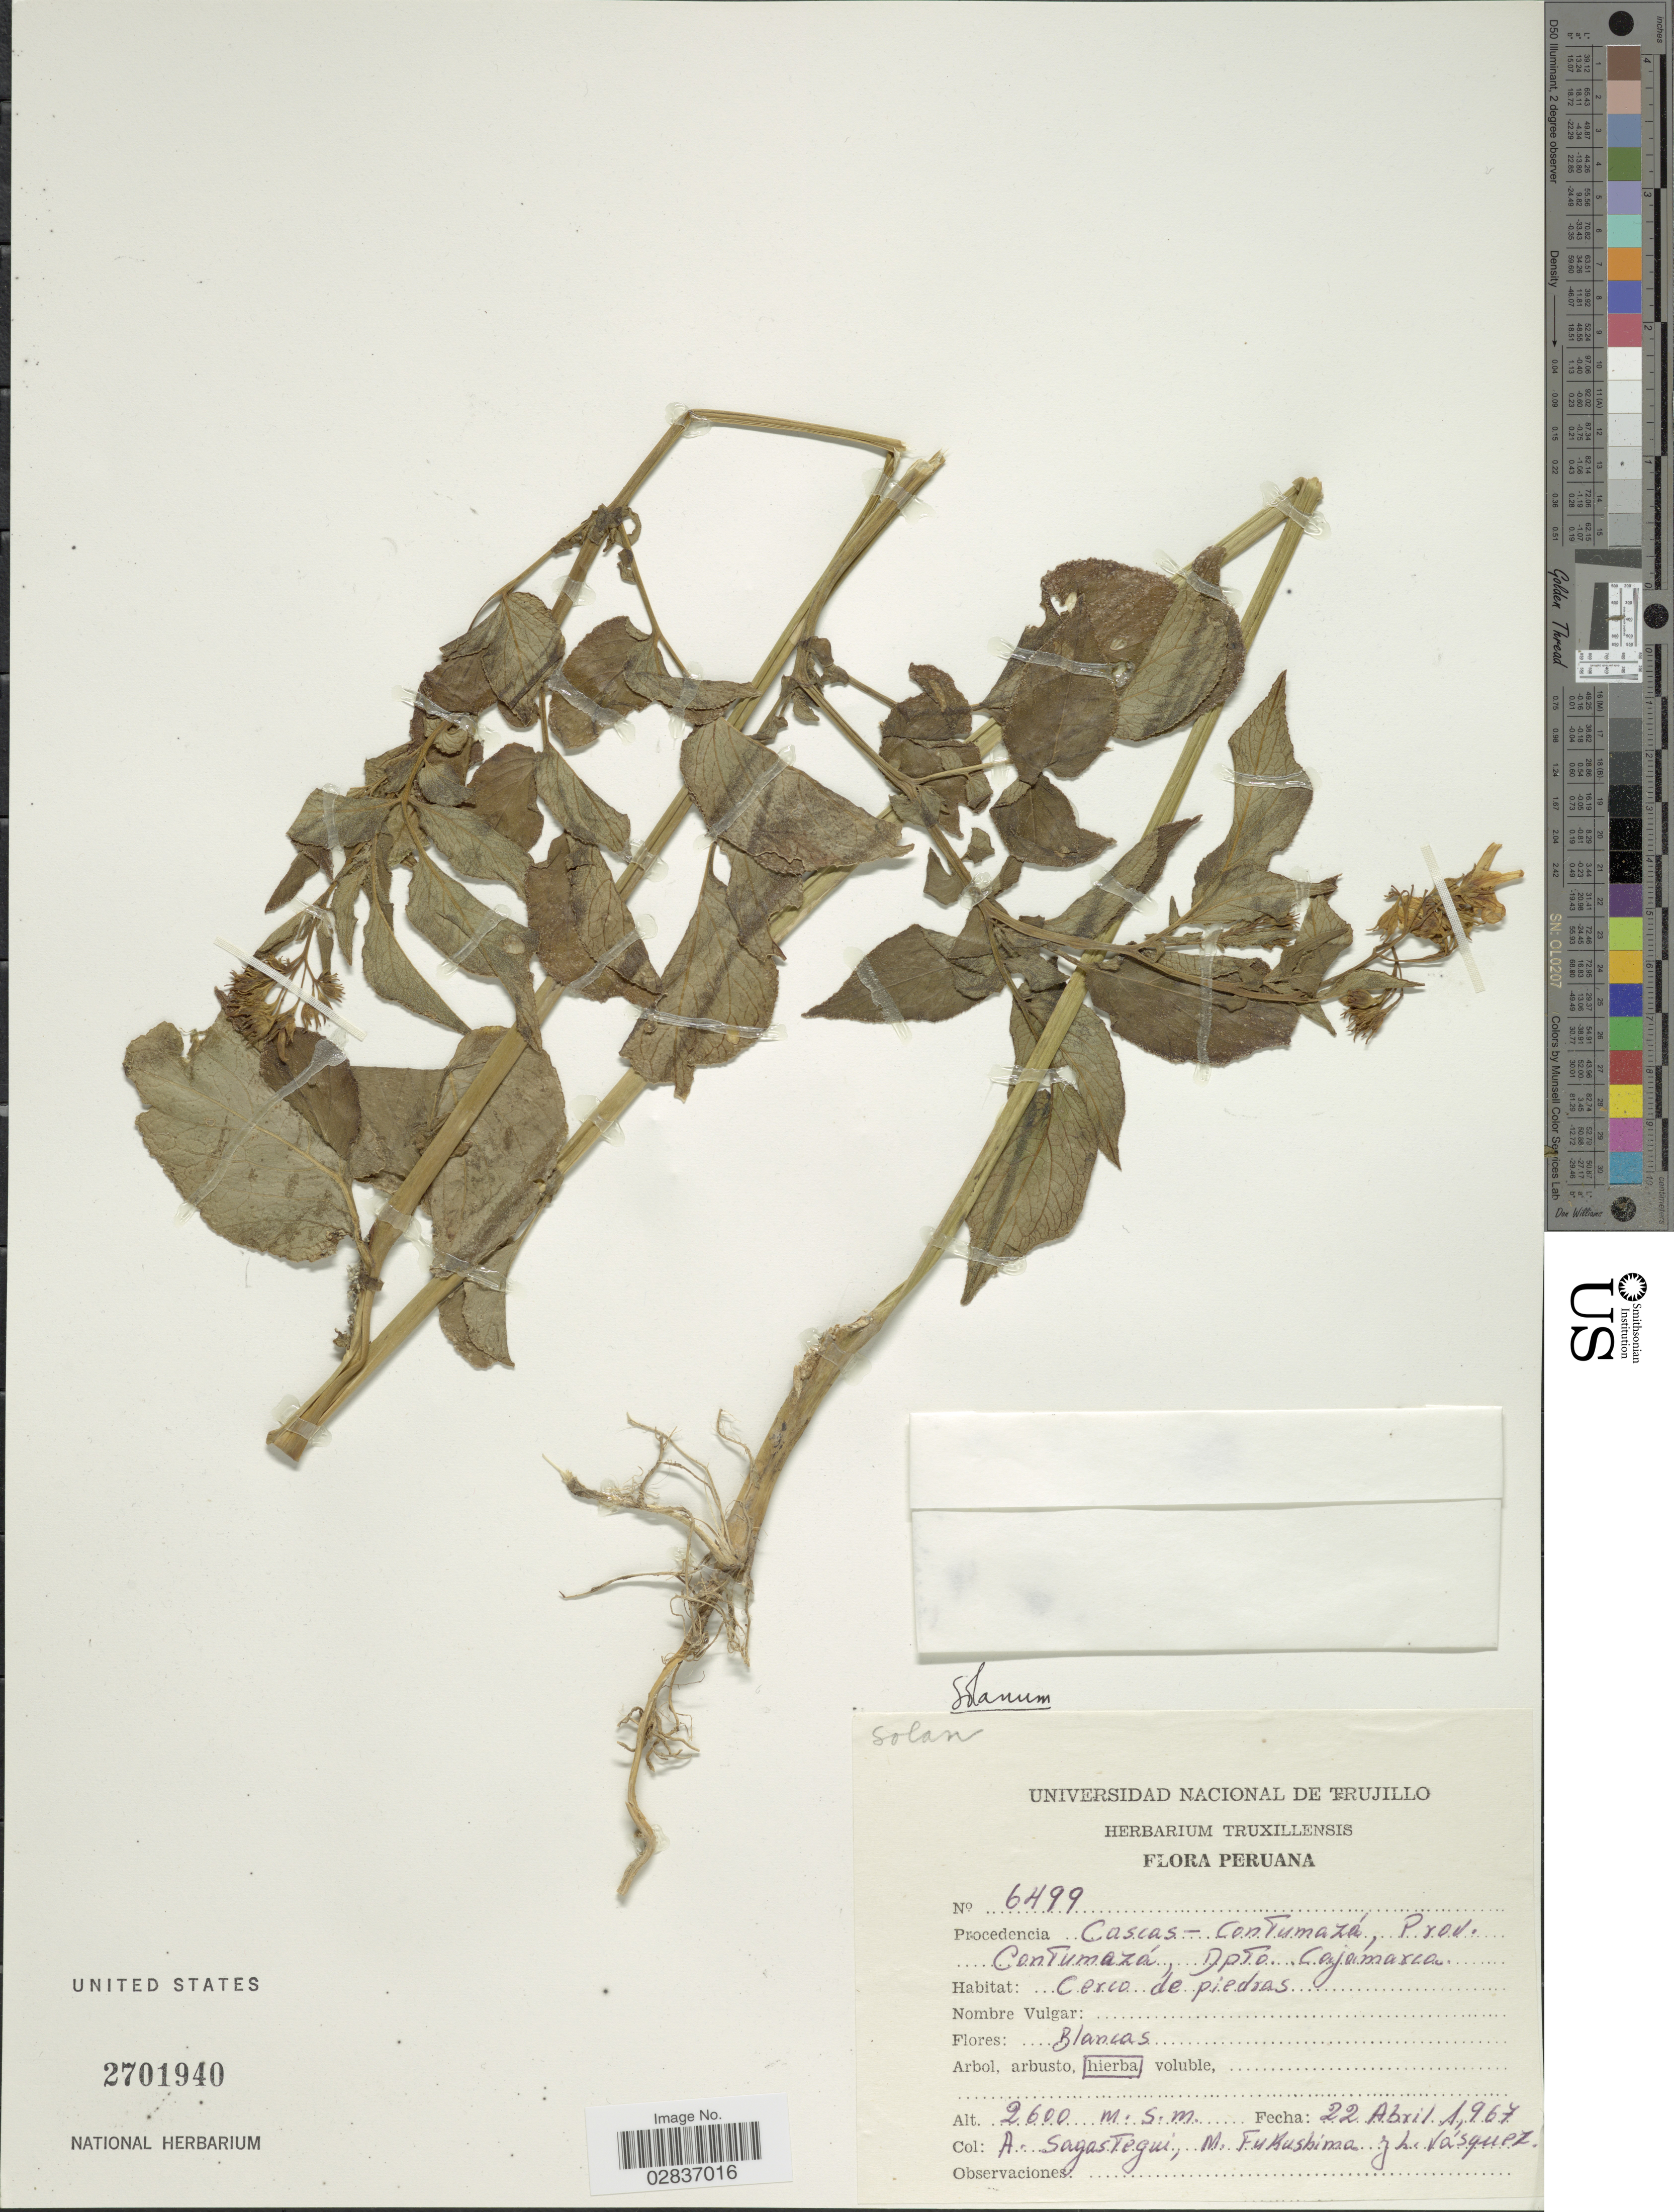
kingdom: Plantae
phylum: Tracheophyta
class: Magnoliopsida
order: Solanales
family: Solanaceae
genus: Solanum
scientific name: Solanum chiquidenum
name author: Ochoa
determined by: Knapp, S. D.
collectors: A. Sagastegui, M. Fukushima & J. Vásquez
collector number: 6499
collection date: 1967-04-22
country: Peru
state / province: Cajamarca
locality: Procedencia Cascas - Contumazá, Prov. Contumazá, Dpto. Cajamarca.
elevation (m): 2600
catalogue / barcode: US 2701940